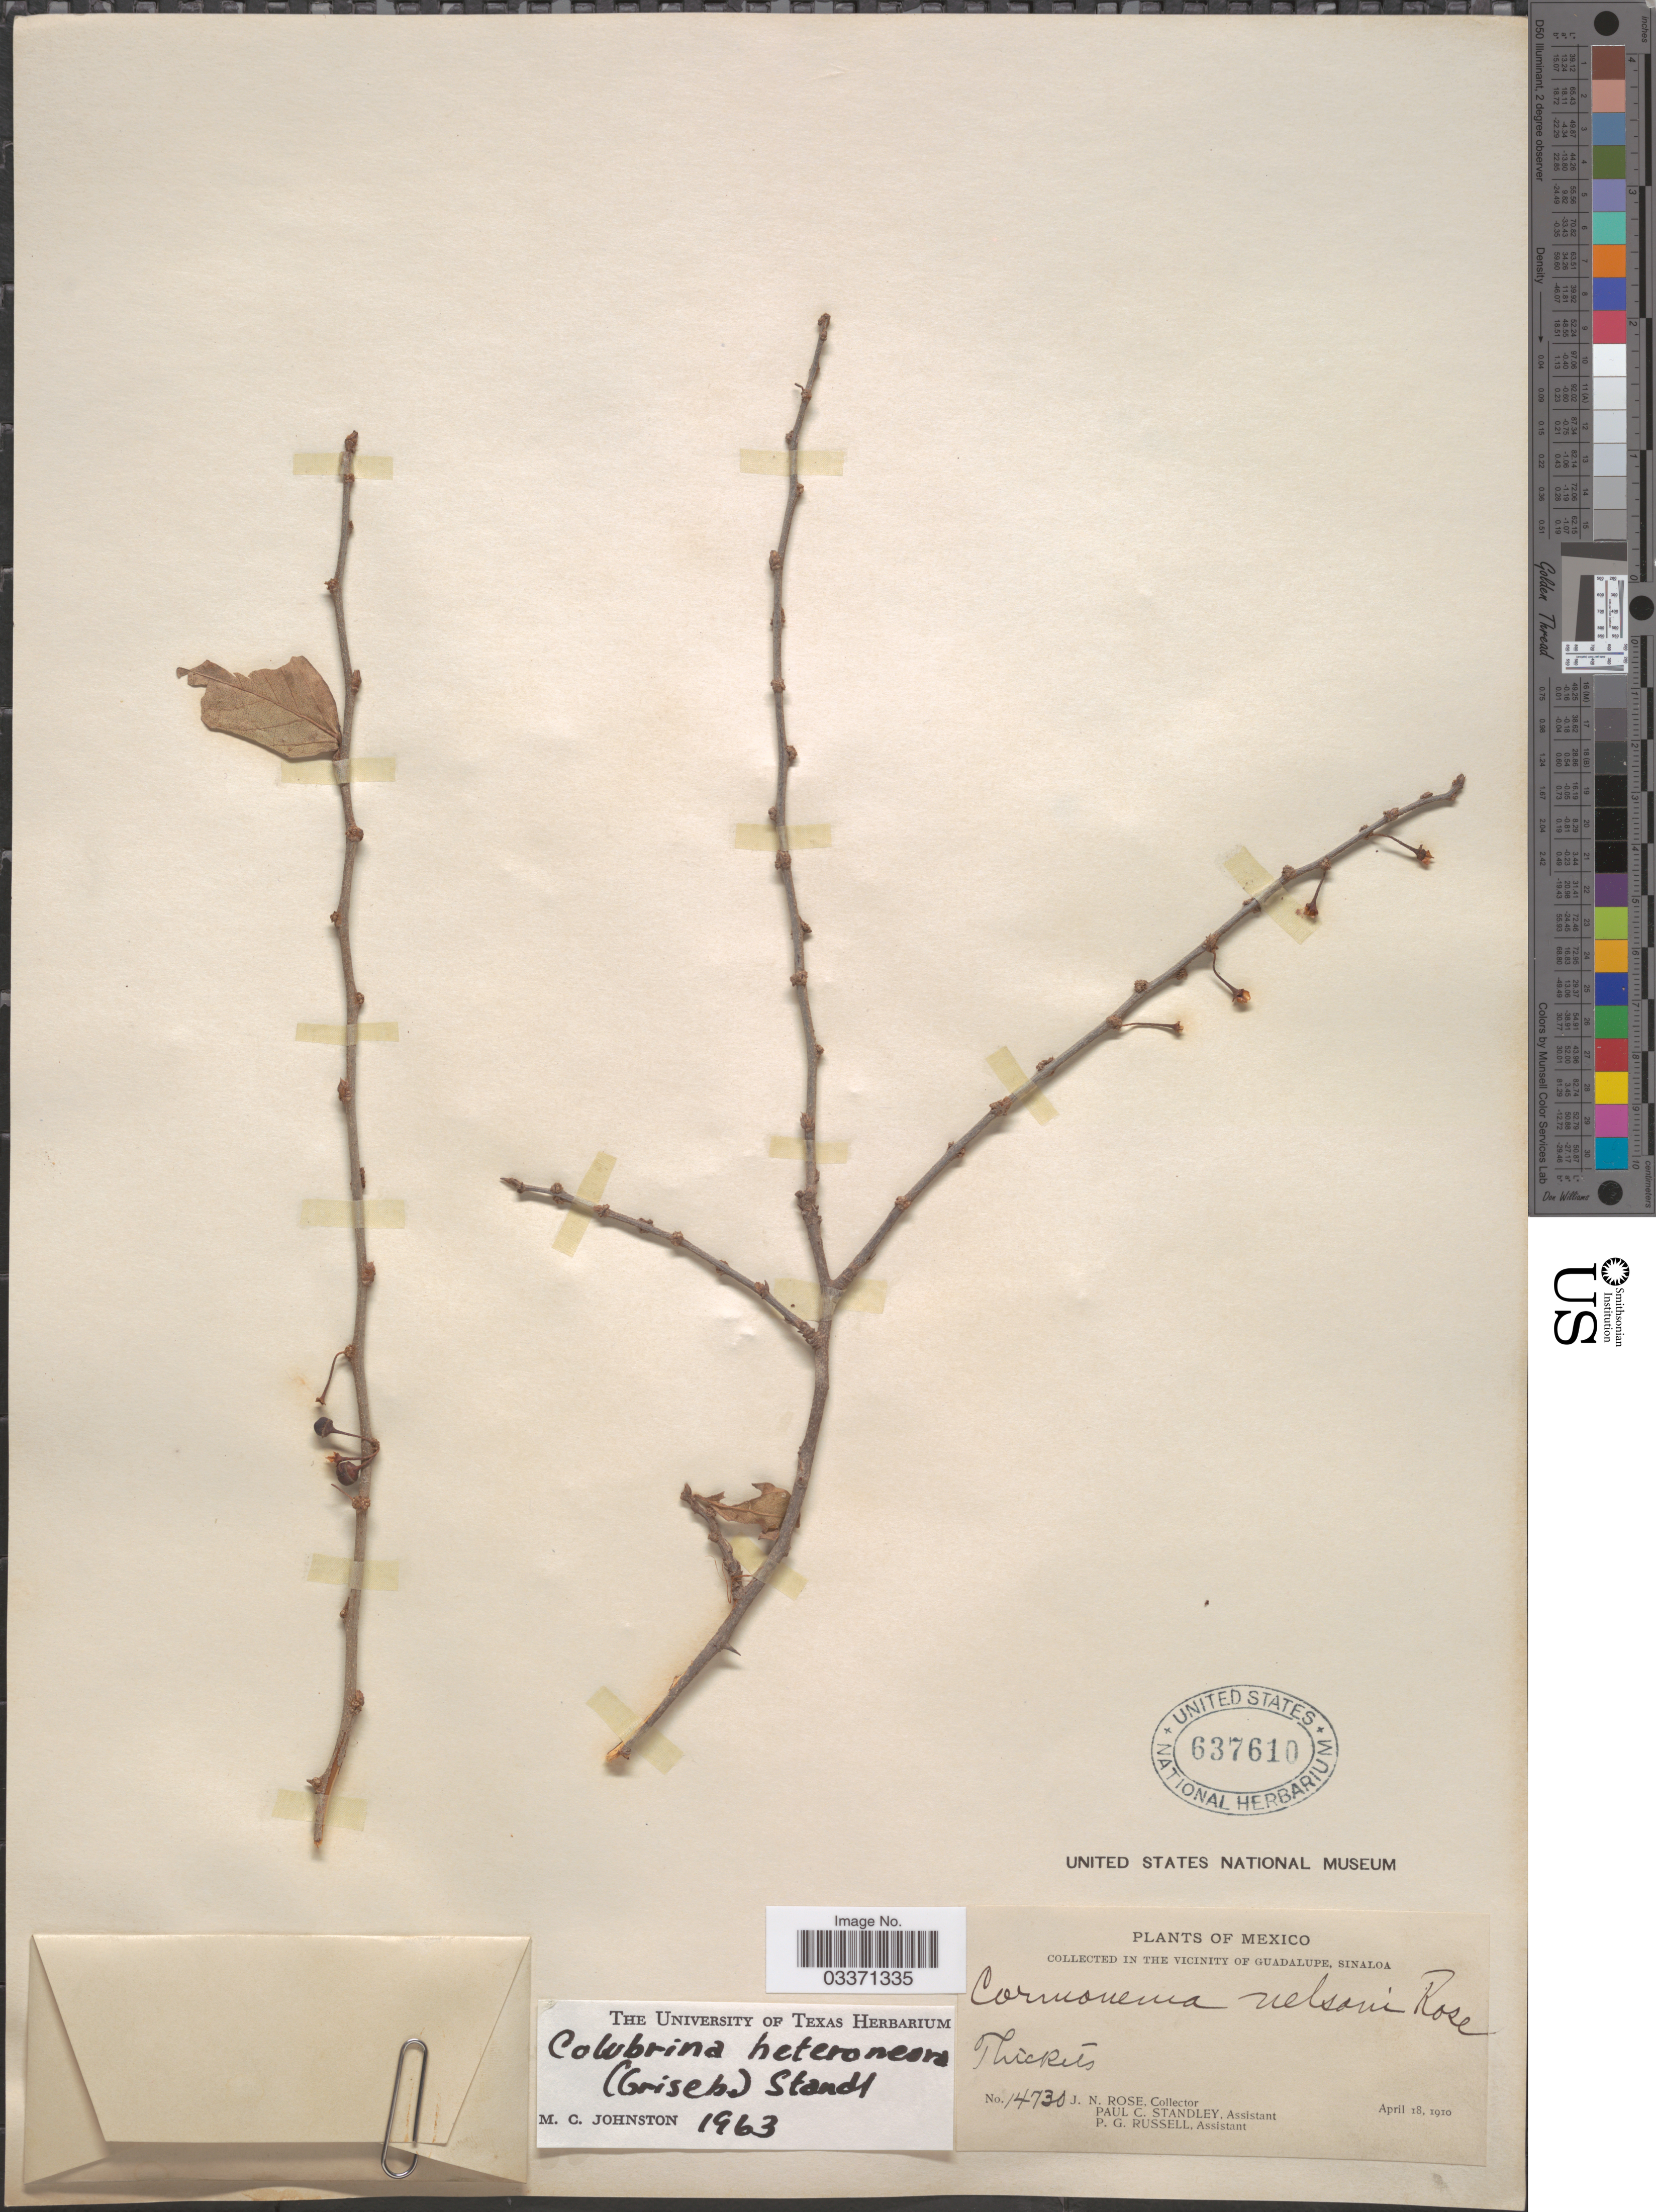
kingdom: Plantae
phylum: Tracheophyta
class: Magnoliopsida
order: Rosales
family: Rhamnaceae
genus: Colubrina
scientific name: Colubrina heteroneura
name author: (Griseb.) Standl.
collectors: J. N. Rose, P. C. Standley & P. G. Russell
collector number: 14730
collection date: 1910-04-18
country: Mexico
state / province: Sinaloa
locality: In the vicinity of Guadalupe.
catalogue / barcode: US 637610